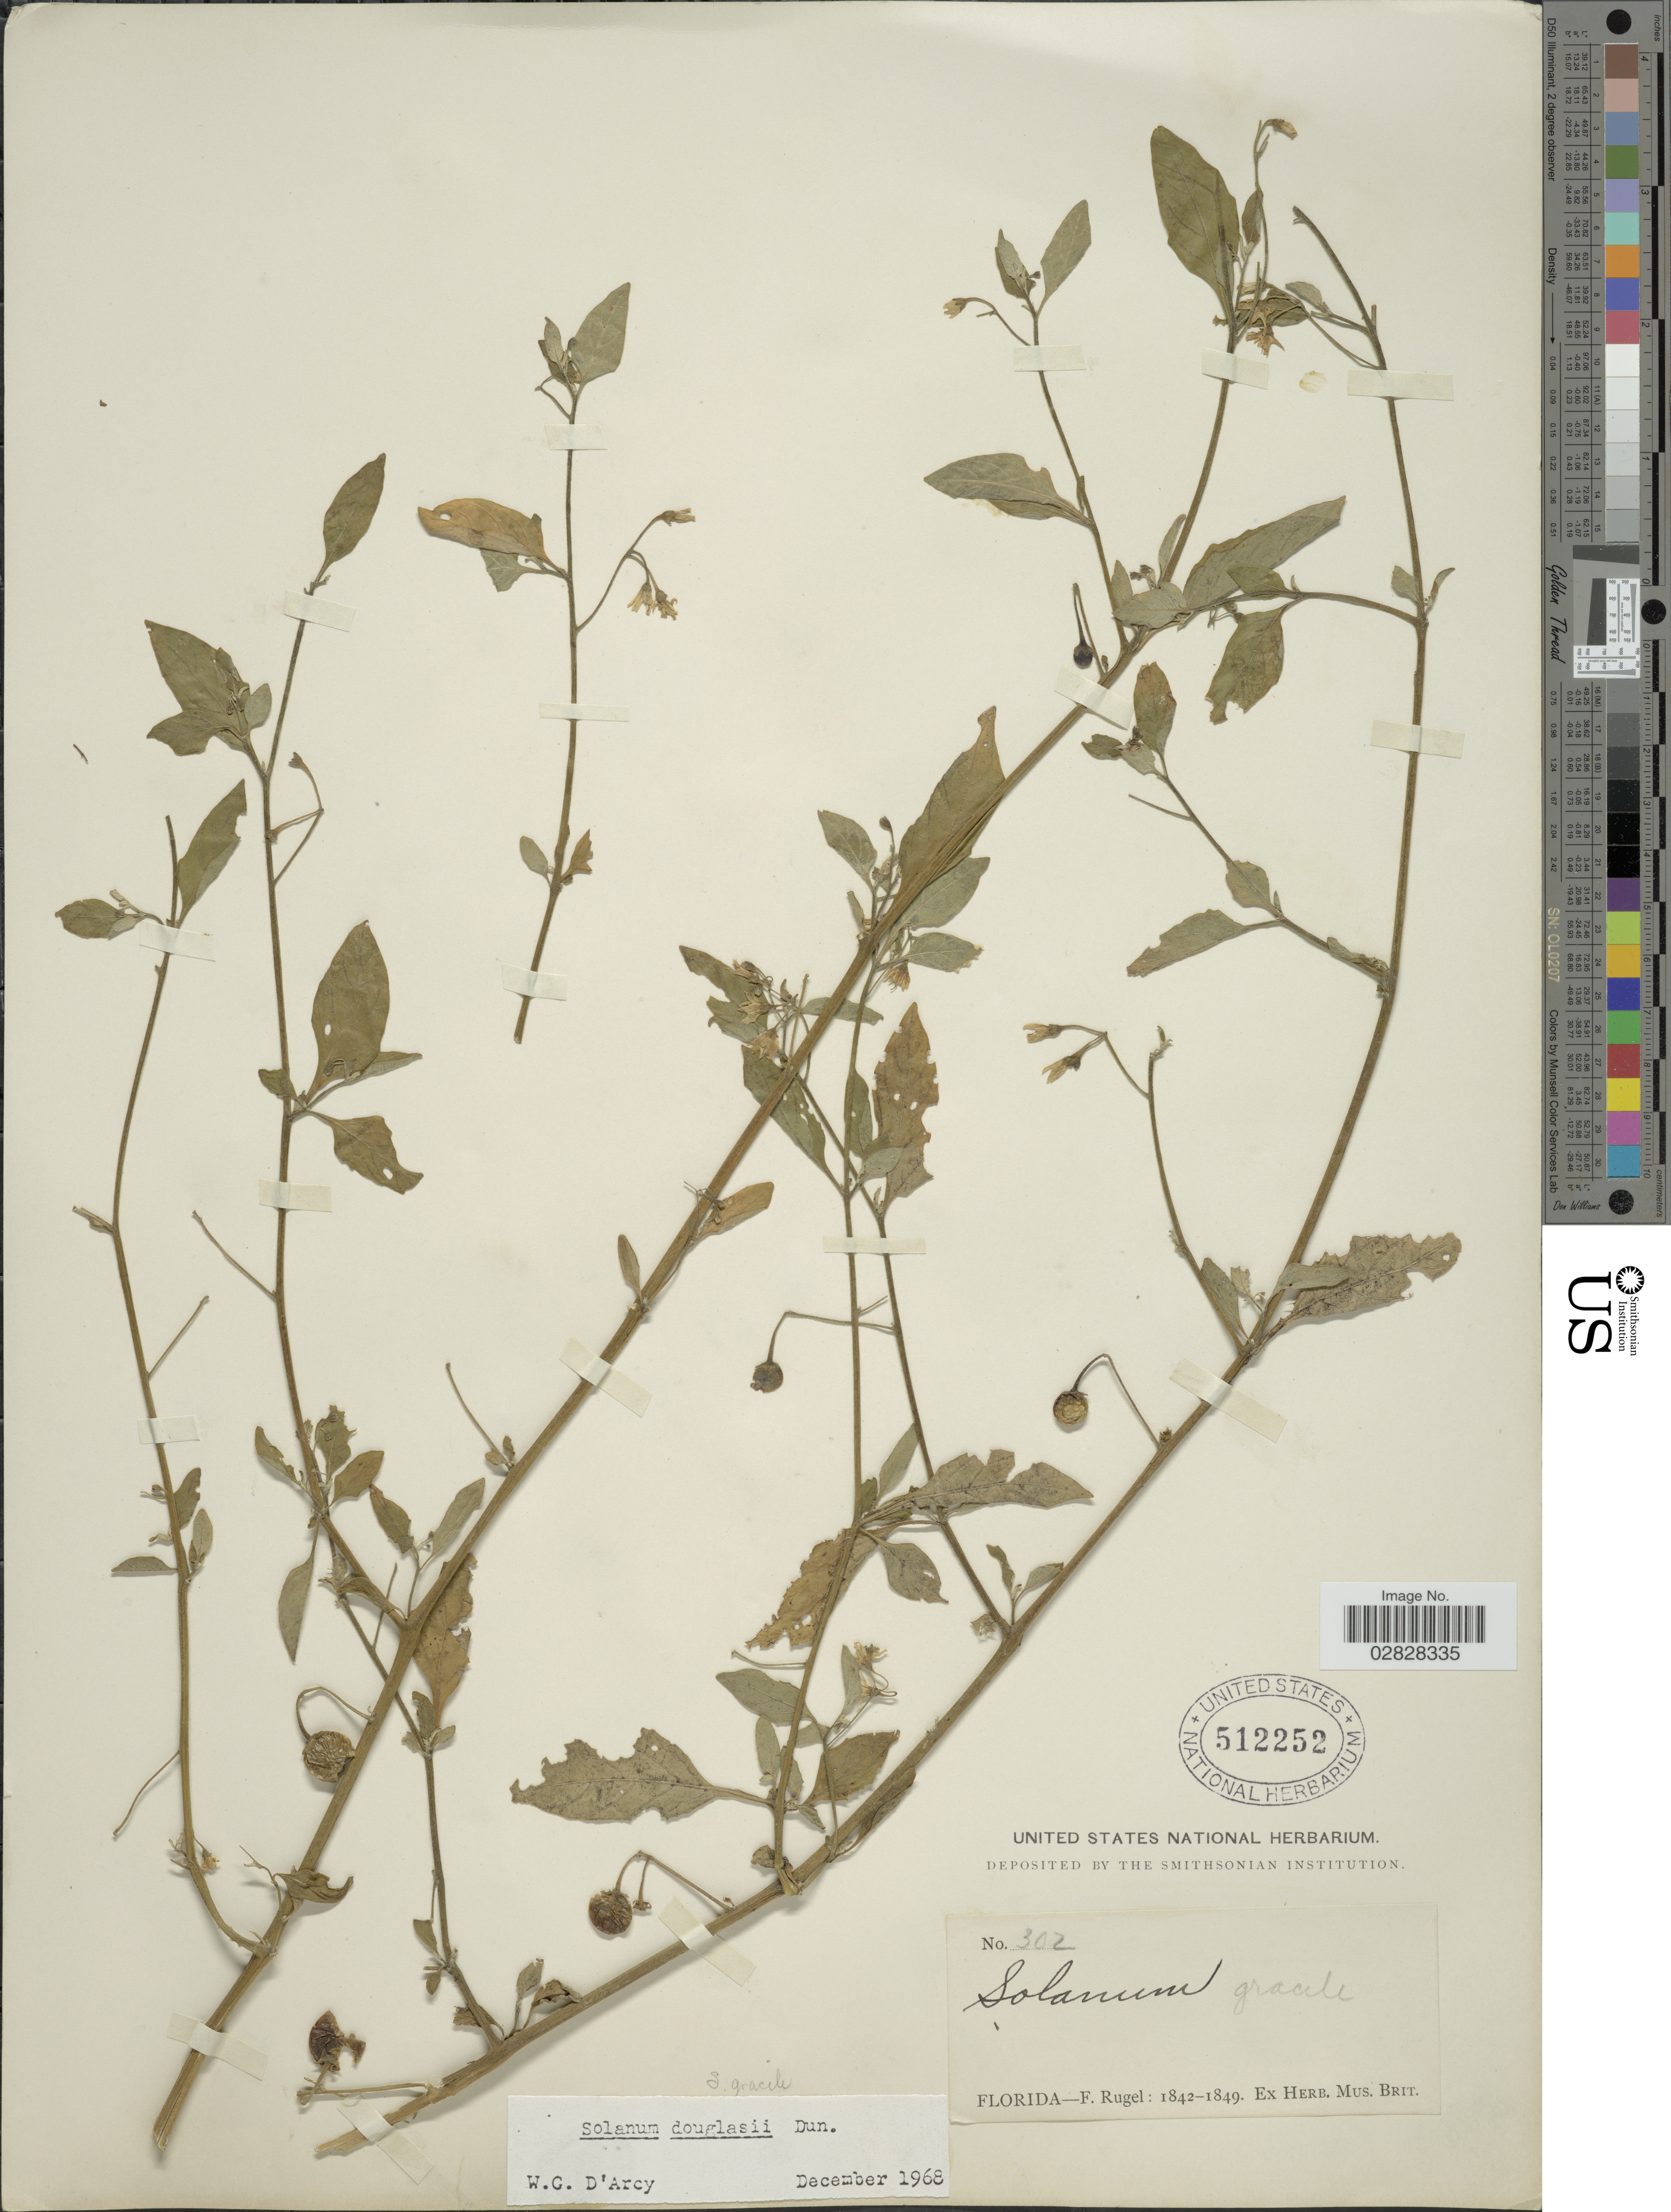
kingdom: Plantae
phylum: Tracheophyta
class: Magnoliopsida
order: Solanales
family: Solanaceae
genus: Solanum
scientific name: Solanum douglasii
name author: Dunal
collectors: F. Rugel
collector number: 302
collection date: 1842/1849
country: United States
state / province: Florida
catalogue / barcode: US 512252